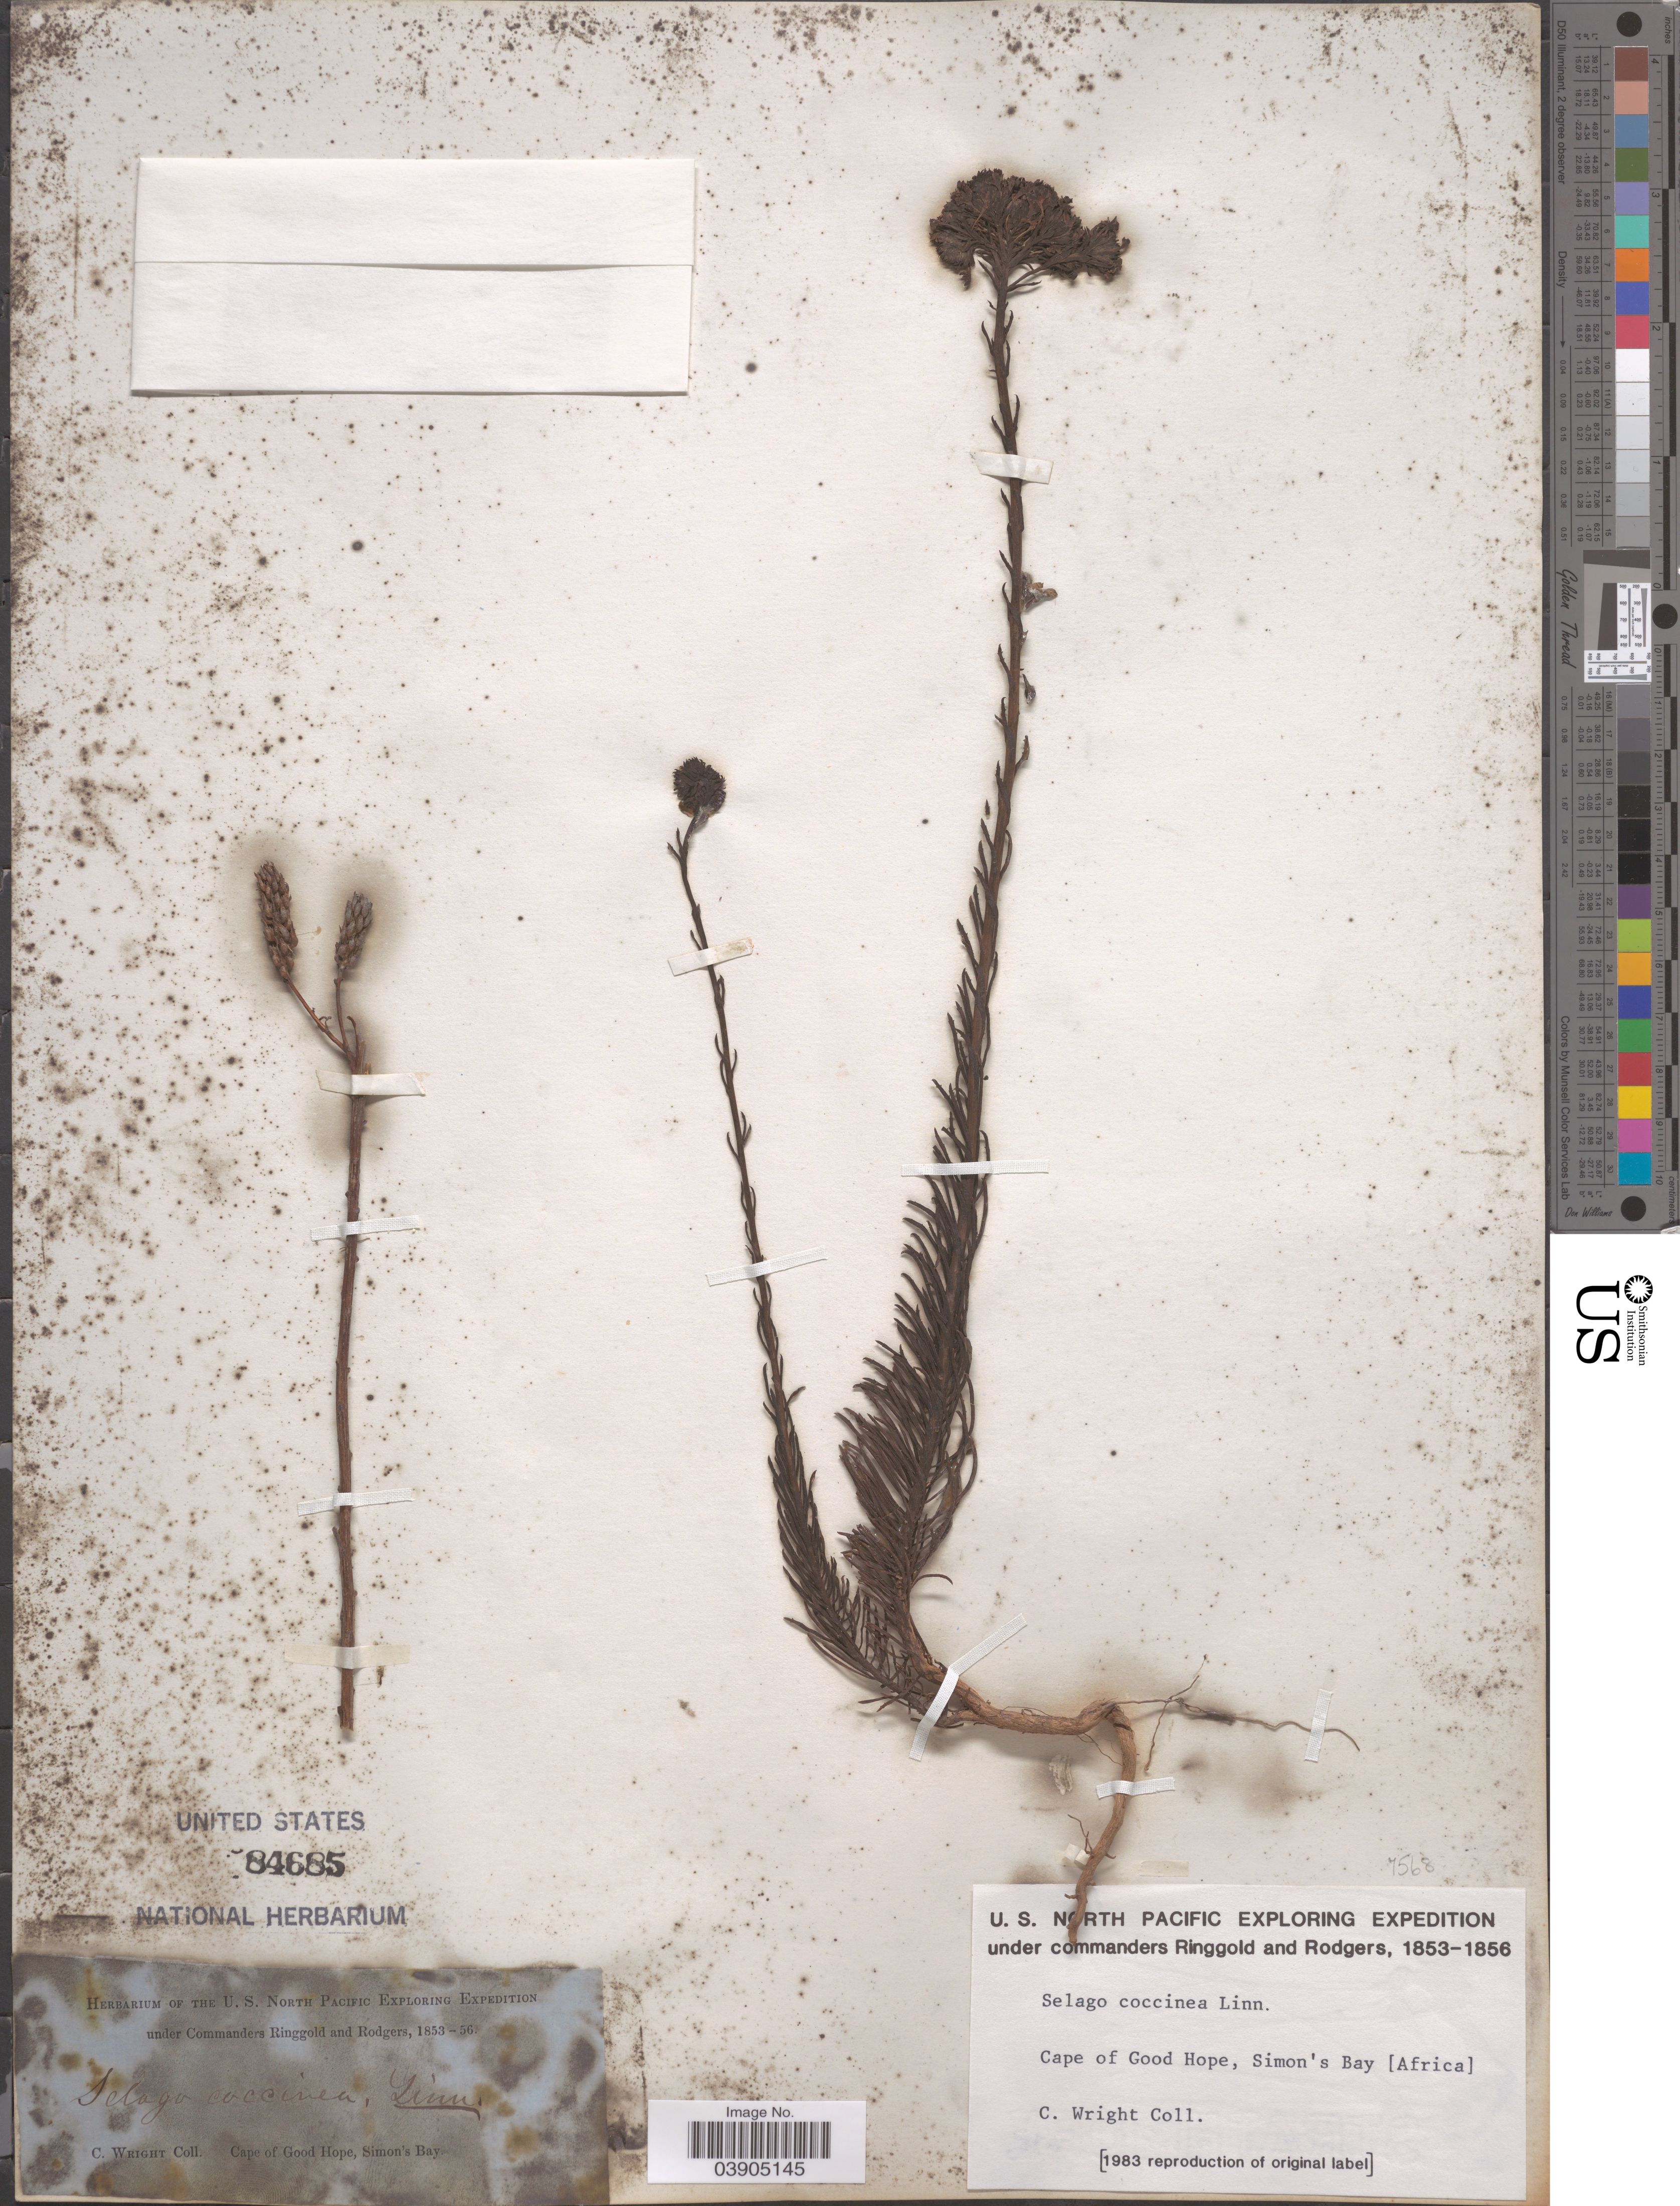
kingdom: Plantae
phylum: Tracheophyta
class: Magnoliopsida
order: Lamiales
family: Scrophulariaceae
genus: Selago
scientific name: Selago coccinea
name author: L.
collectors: C. Wright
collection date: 1853/1856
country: South Africa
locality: Cape of Good Hope, Simon's Bay [Africa].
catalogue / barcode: US 84685